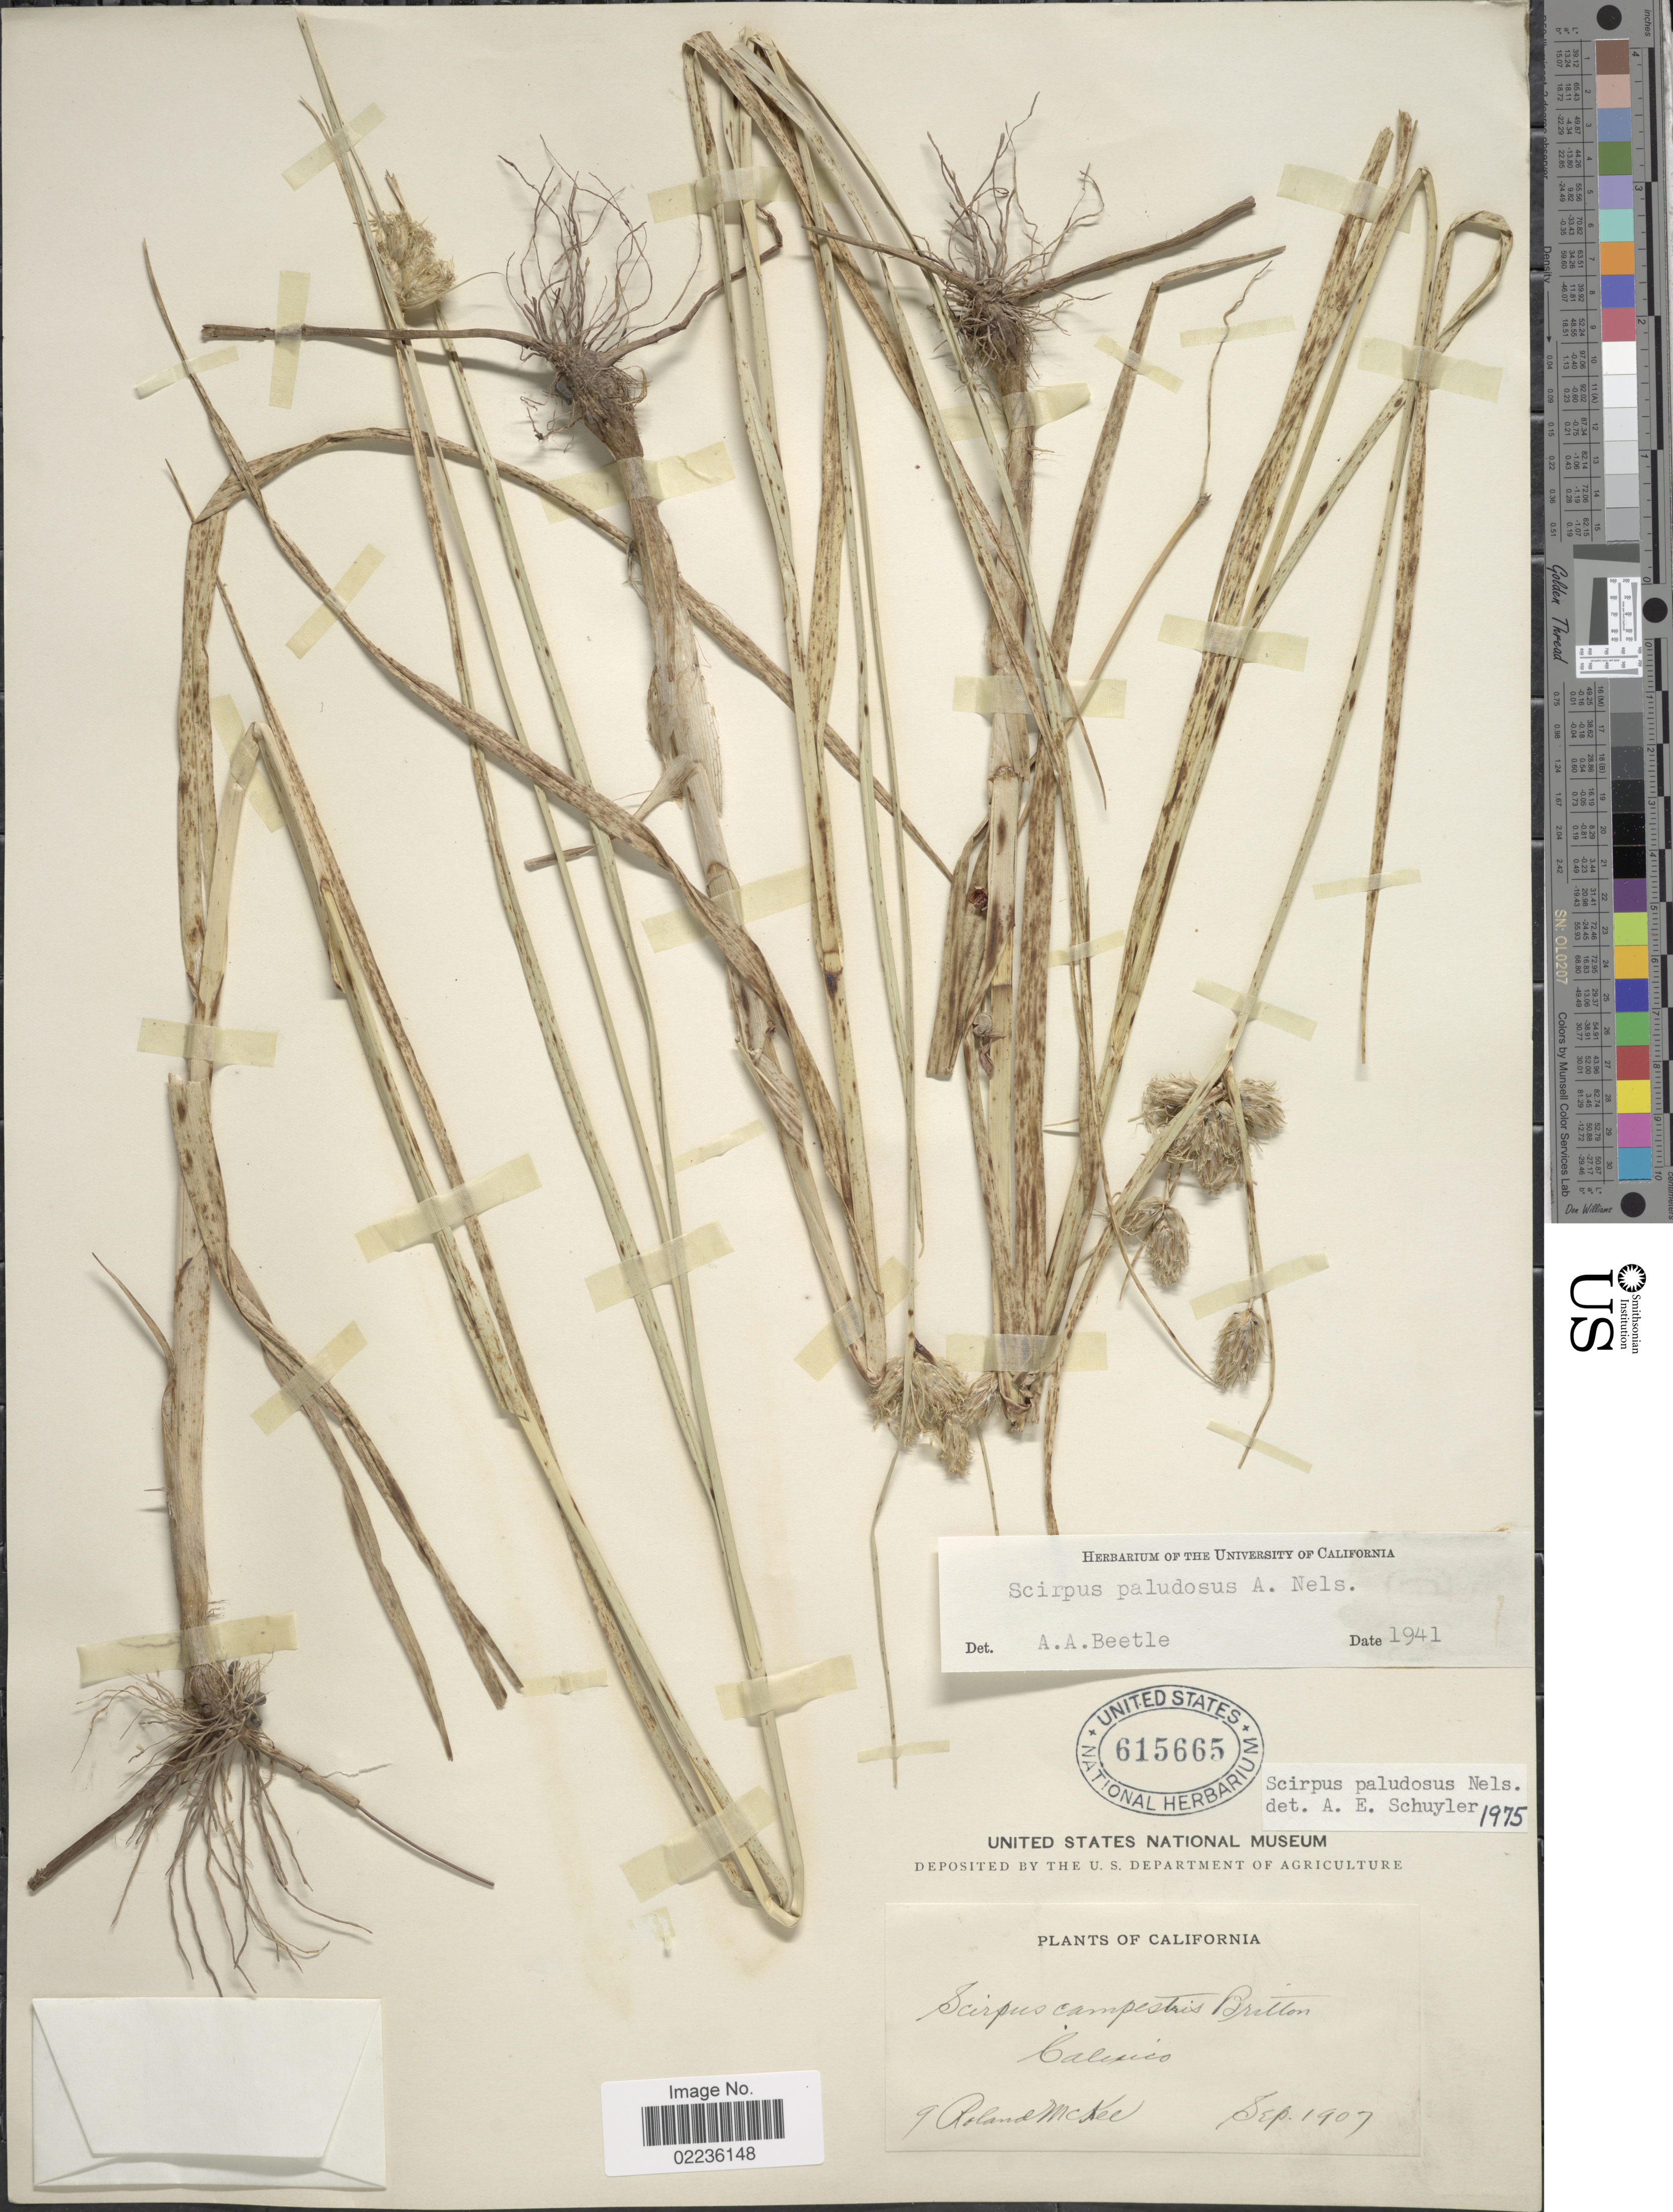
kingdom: Plantae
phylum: Tracheophyta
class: Liliopsida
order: Poales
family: Cyperaceae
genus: Bolboschoenus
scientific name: Bolboschoenus maritimus subsp. paludosus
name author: (A. Nelson) T. Koyama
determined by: Strong, M. T., (US), Smithsonian Institution - National Museum of Natural History (UNITED STATES)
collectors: R. Mckee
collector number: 9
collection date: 1907-09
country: United States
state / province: California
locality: Calexico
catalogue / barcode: US 615665